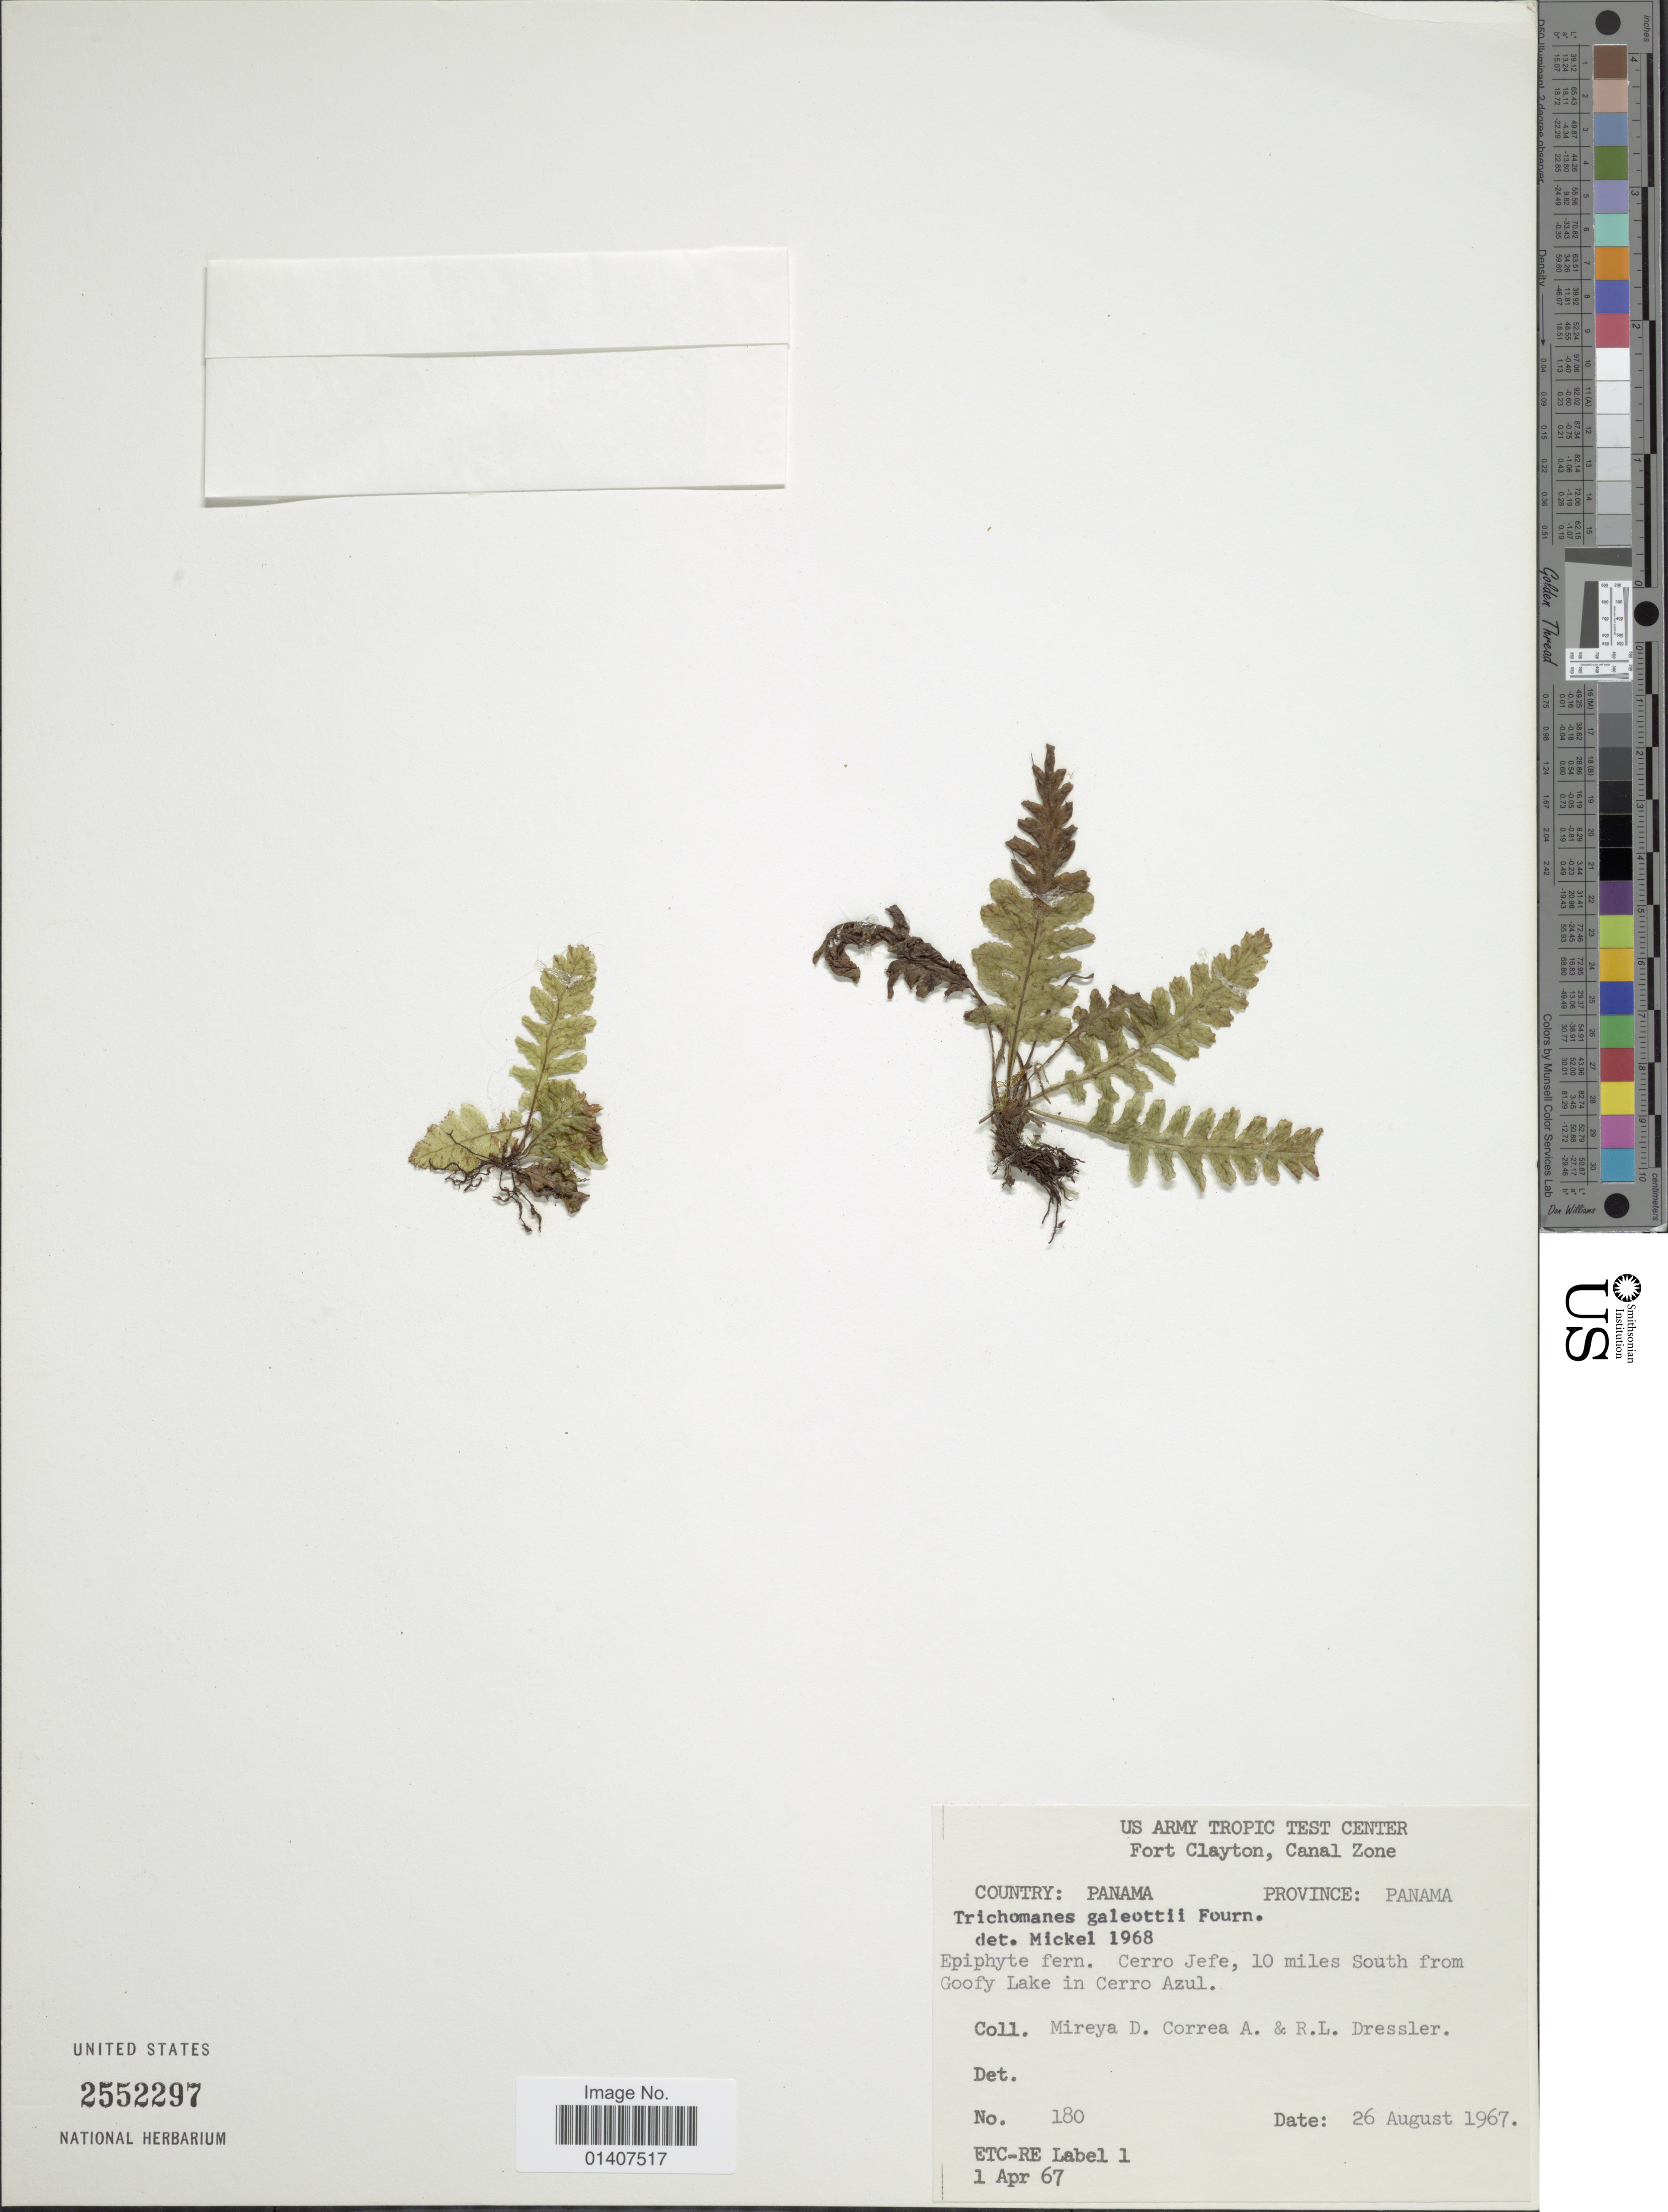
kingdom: Plantae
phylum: Tracheophyta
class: Polypodiopsida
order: Hymenophyllales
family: Hymenophyllaceae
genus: Trichomanes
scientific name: Trichomanes galeottii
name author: E. Fourn.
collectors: M. D. Corrêa-A. & R. Dressler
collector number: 180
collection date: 1967-08-26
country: Panama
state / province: Panamá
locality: Country: Panama, province: Panama, Cerro Jefe, 10miles South from Goofy Lake in Cerro Azul, Fort Clayton, Canal Zone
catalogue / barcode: US 2552297